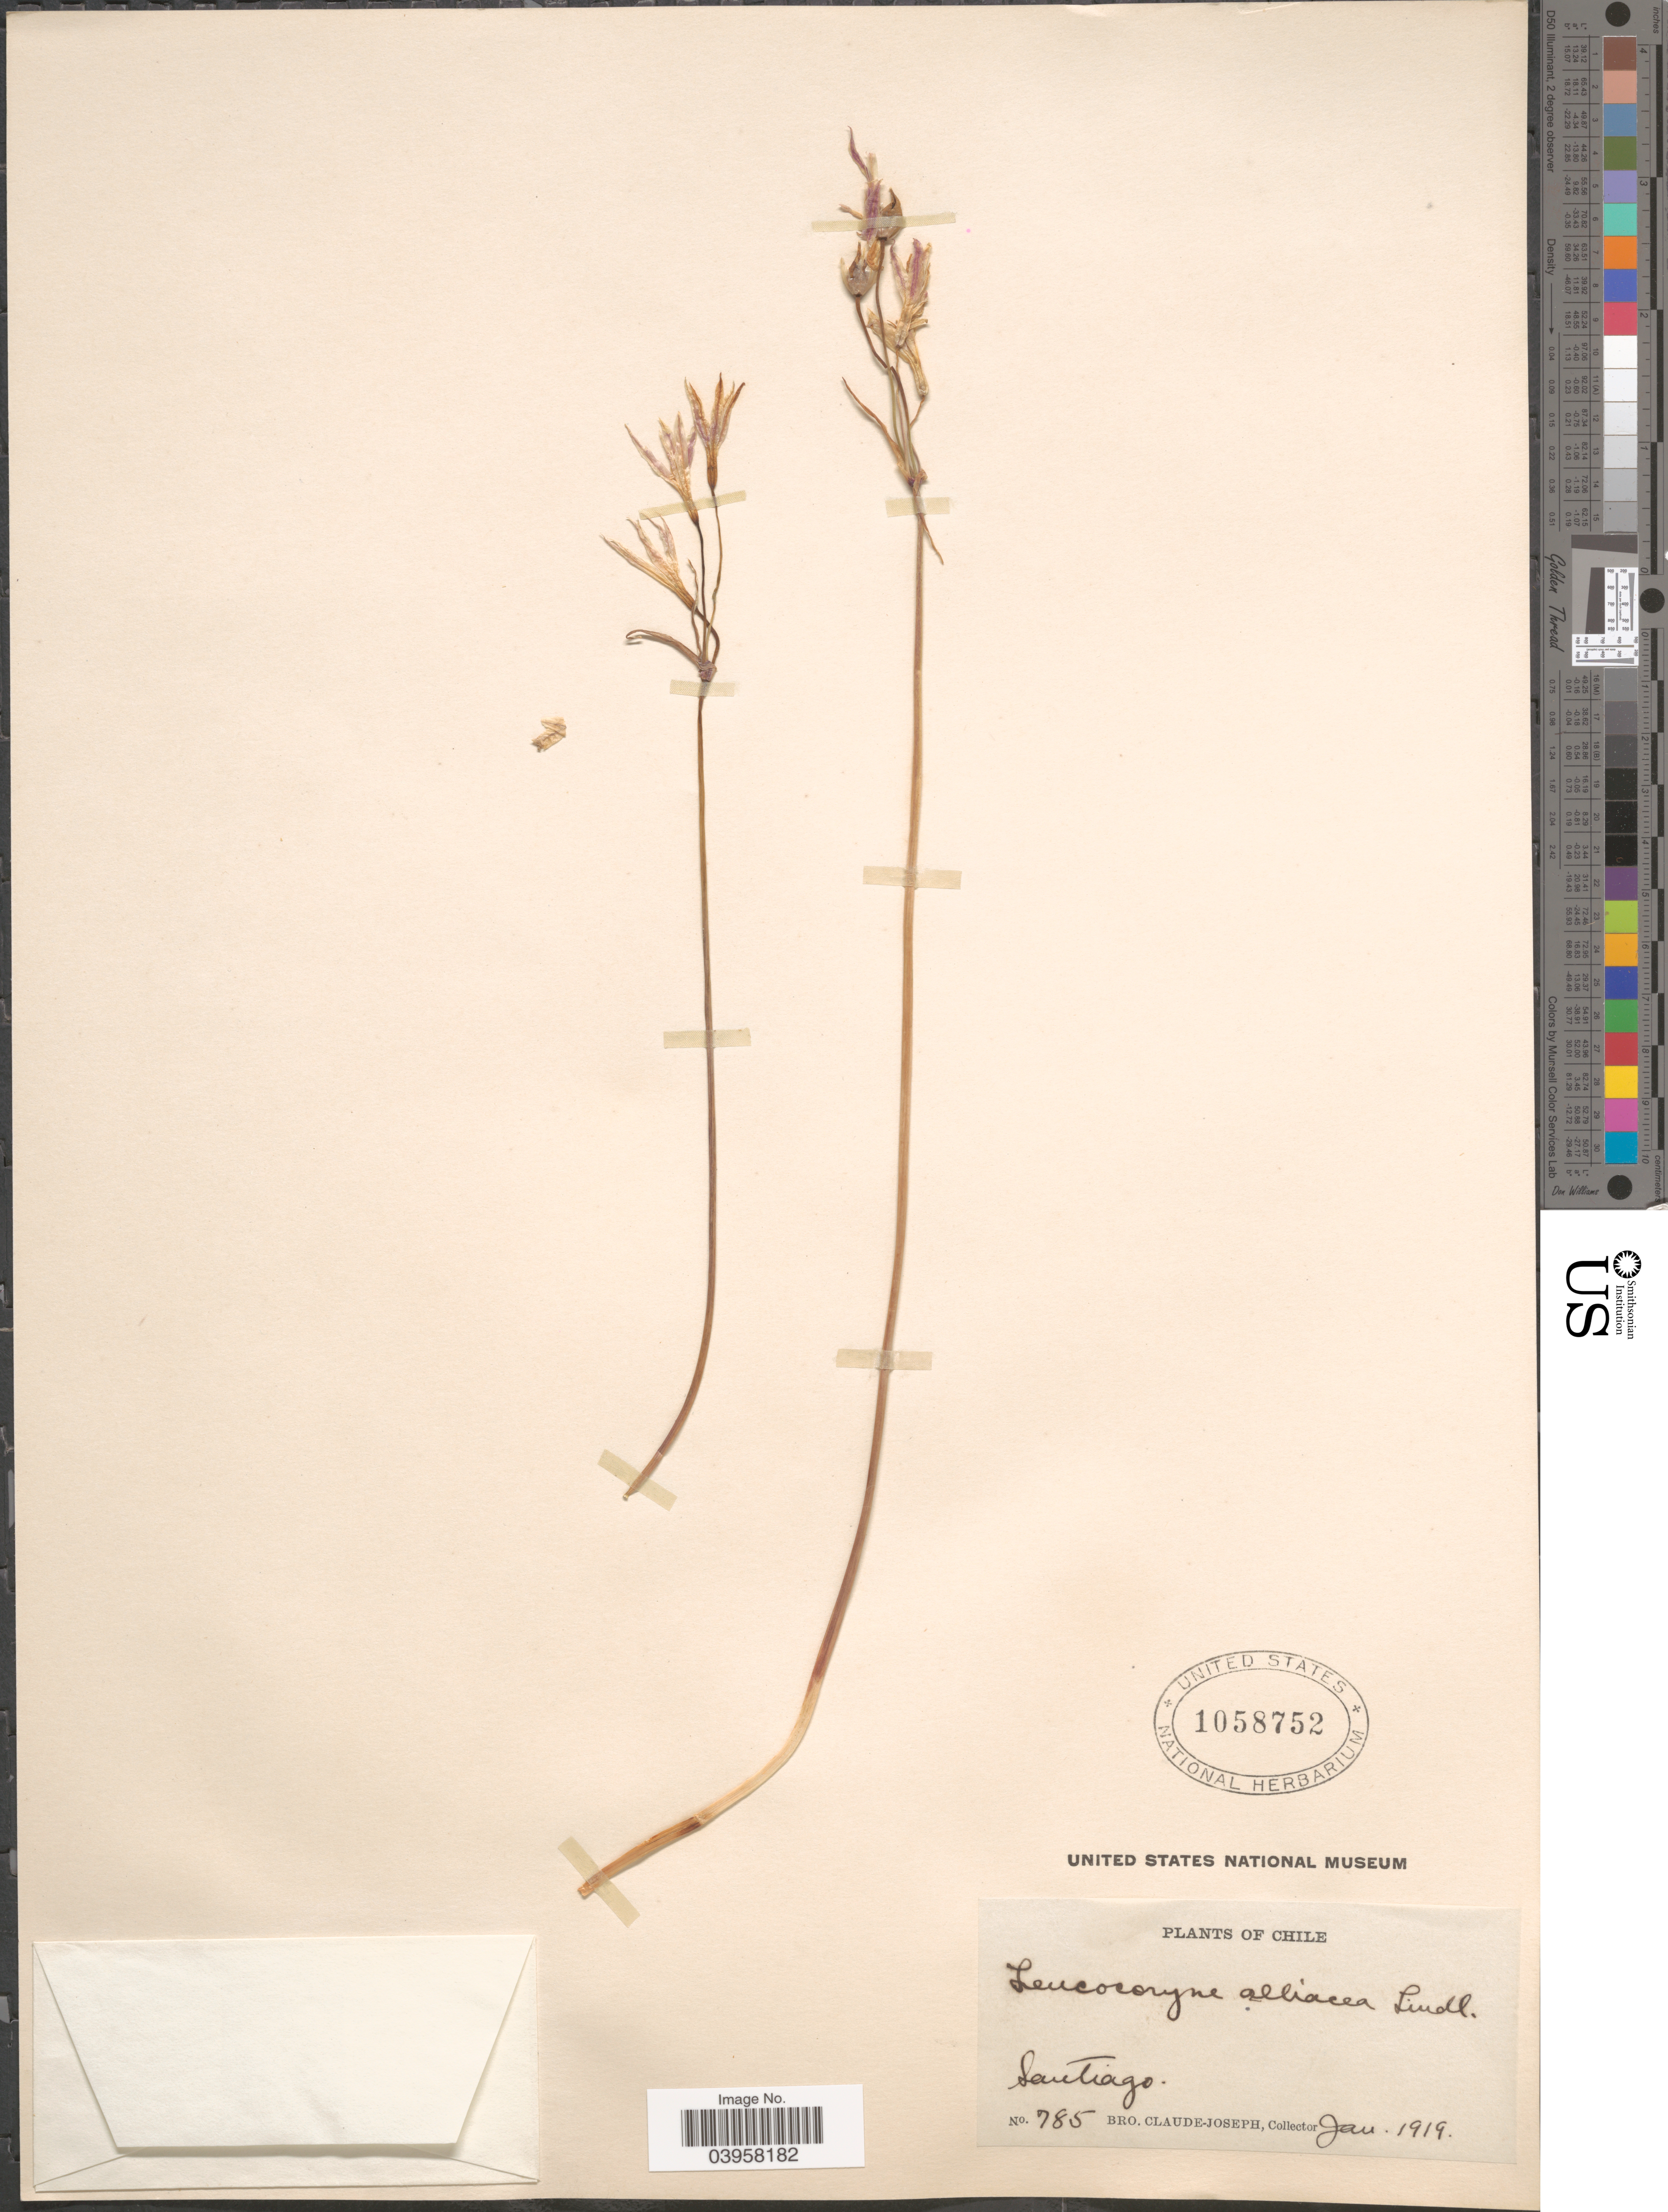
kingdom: Plantae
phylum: Tracheophyta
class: Liliopsida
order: Asparagales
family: Amaryllidaceae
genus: Leucocoryne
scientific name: Leucocoryne alliacea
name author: Lindl.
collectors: Bro. Claude-Joseph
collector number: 785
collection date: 1919-01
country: Chile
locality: Santiago.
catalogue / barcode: US 1058752